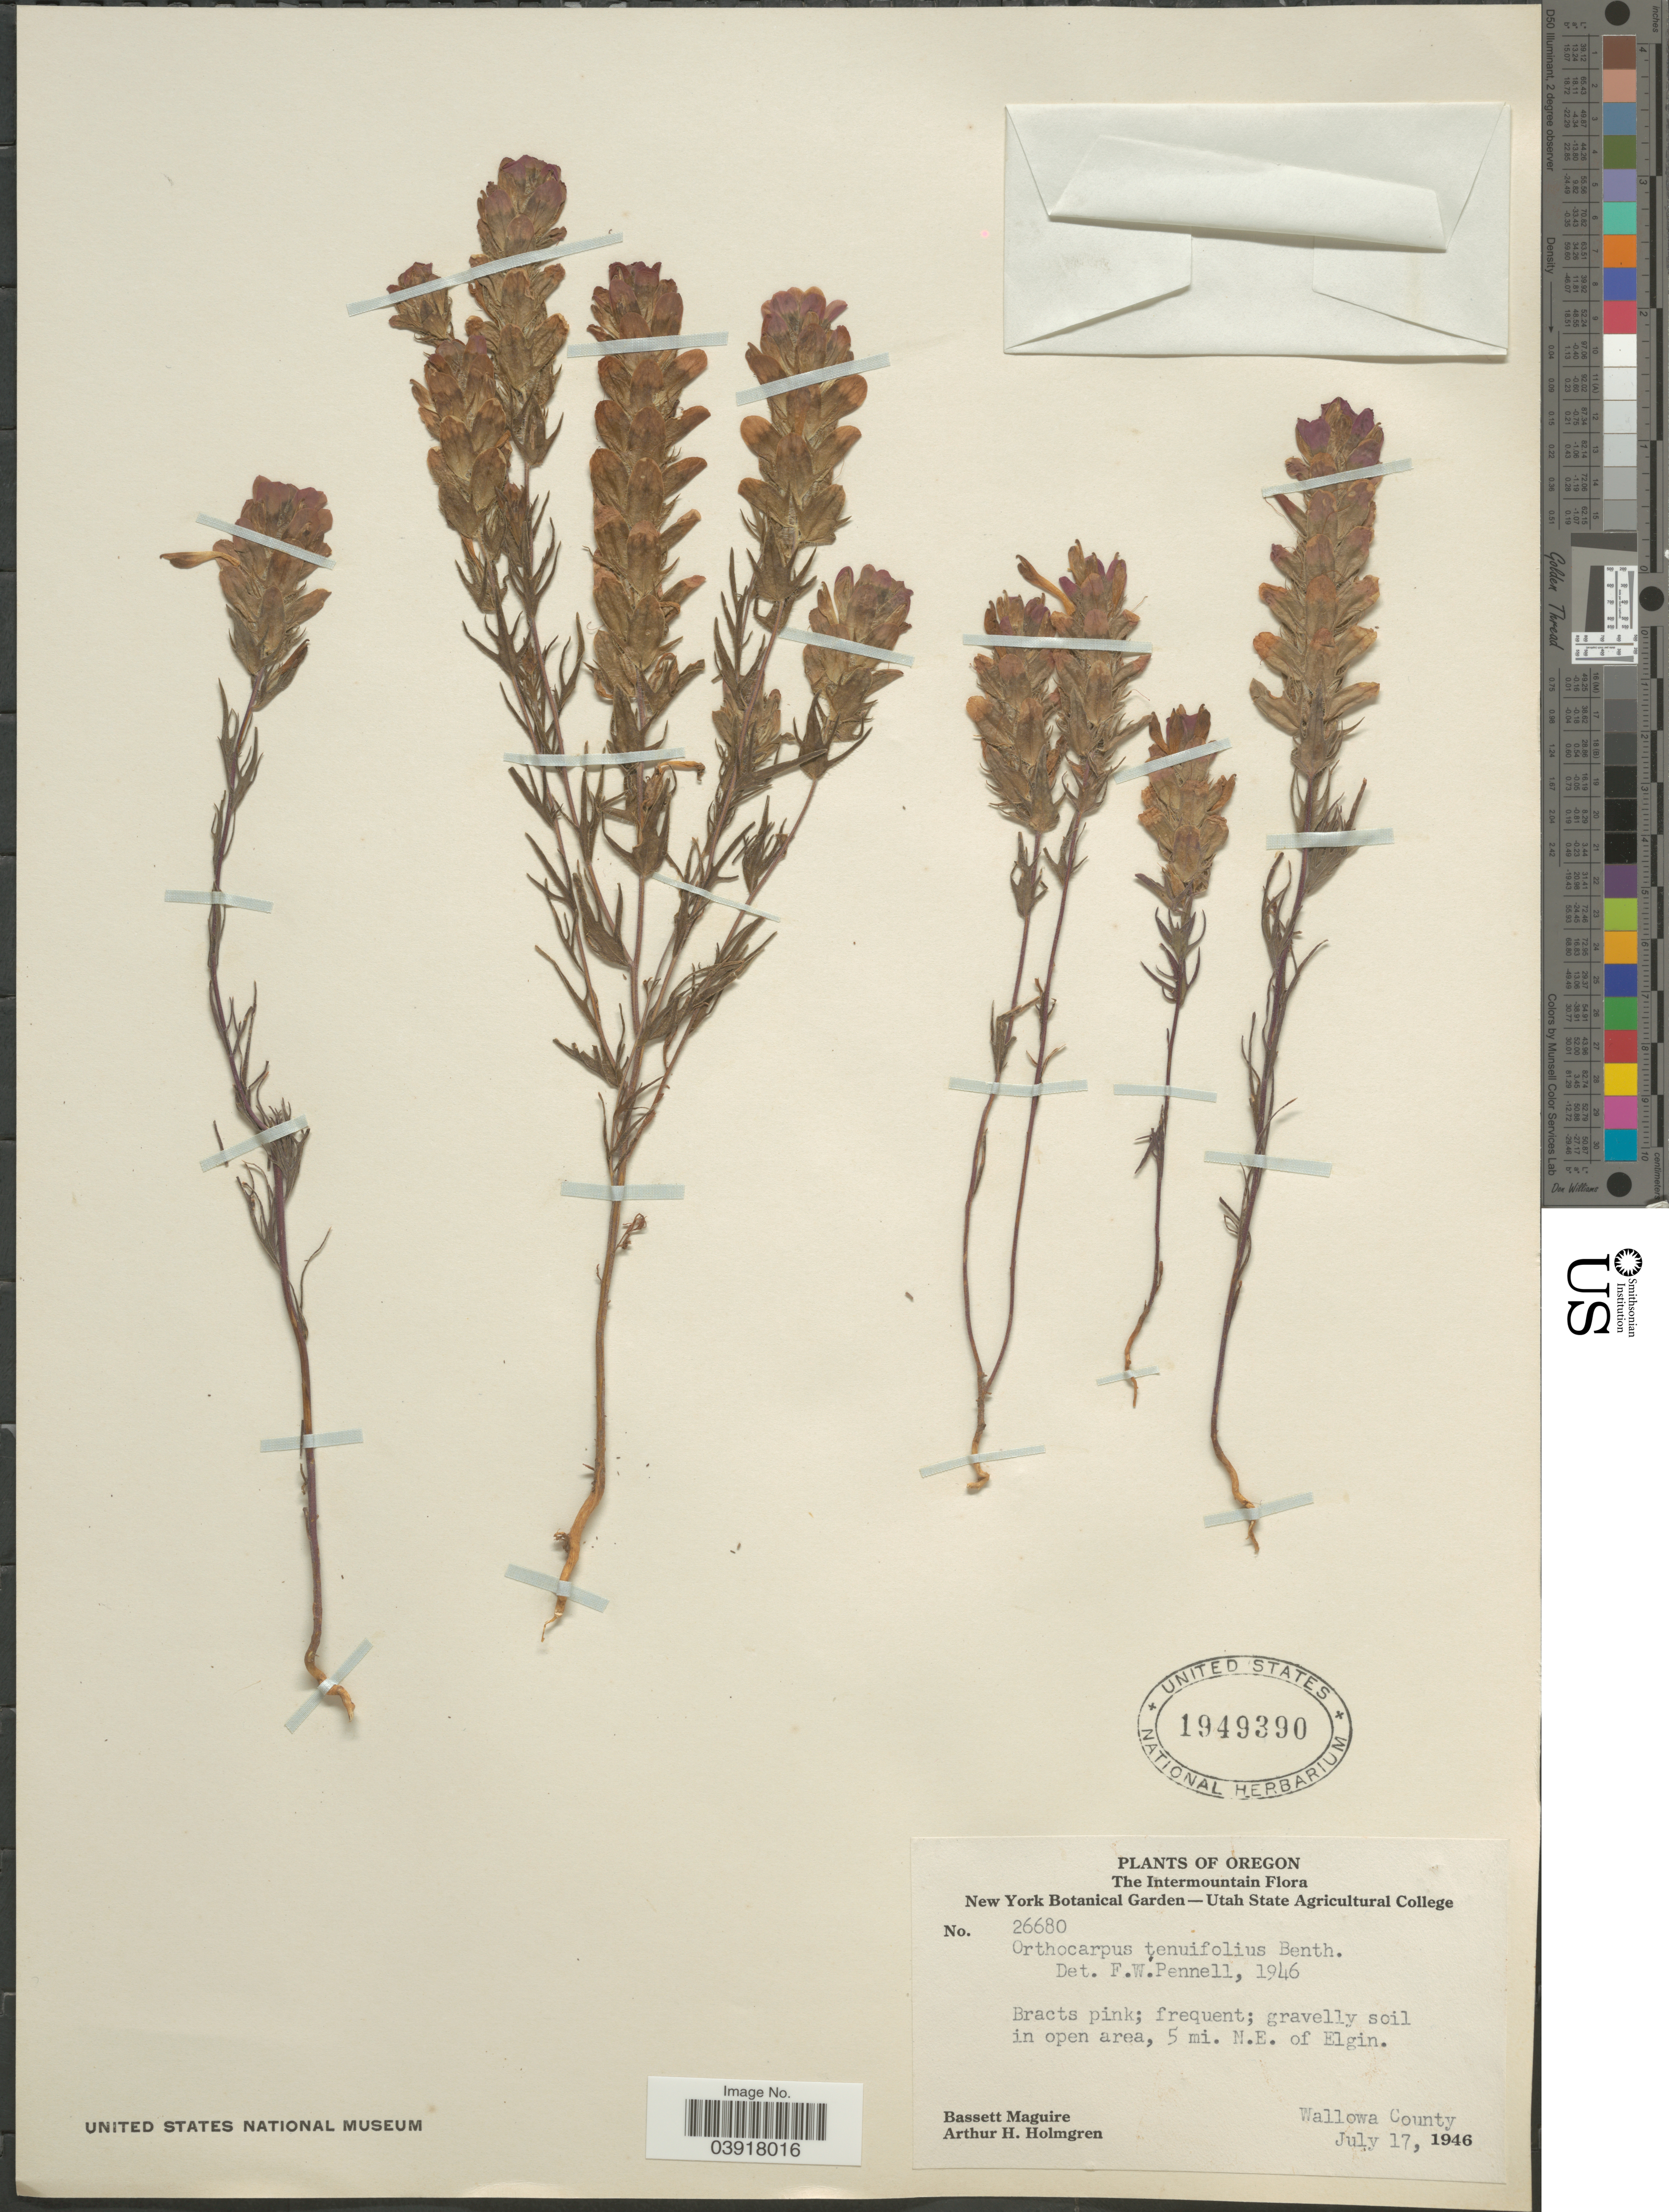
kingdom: Plantae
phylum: Tracheophyta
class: Magnoliopsida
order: Lamiales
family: Orobanchaceae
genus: Orthocarpus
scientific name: Orthocarpus tenuifolius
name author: (Pursh) Benth.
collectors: B. Maguire & A. H. Holmgren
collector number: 26680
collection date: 1946-07-17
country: United States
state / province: Oregon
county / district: Wallowa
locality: The Intermountain. Gravelly soil in open area, 5 mi. N.E. of Elgin. Wallowa County.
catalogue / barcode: US 1949390